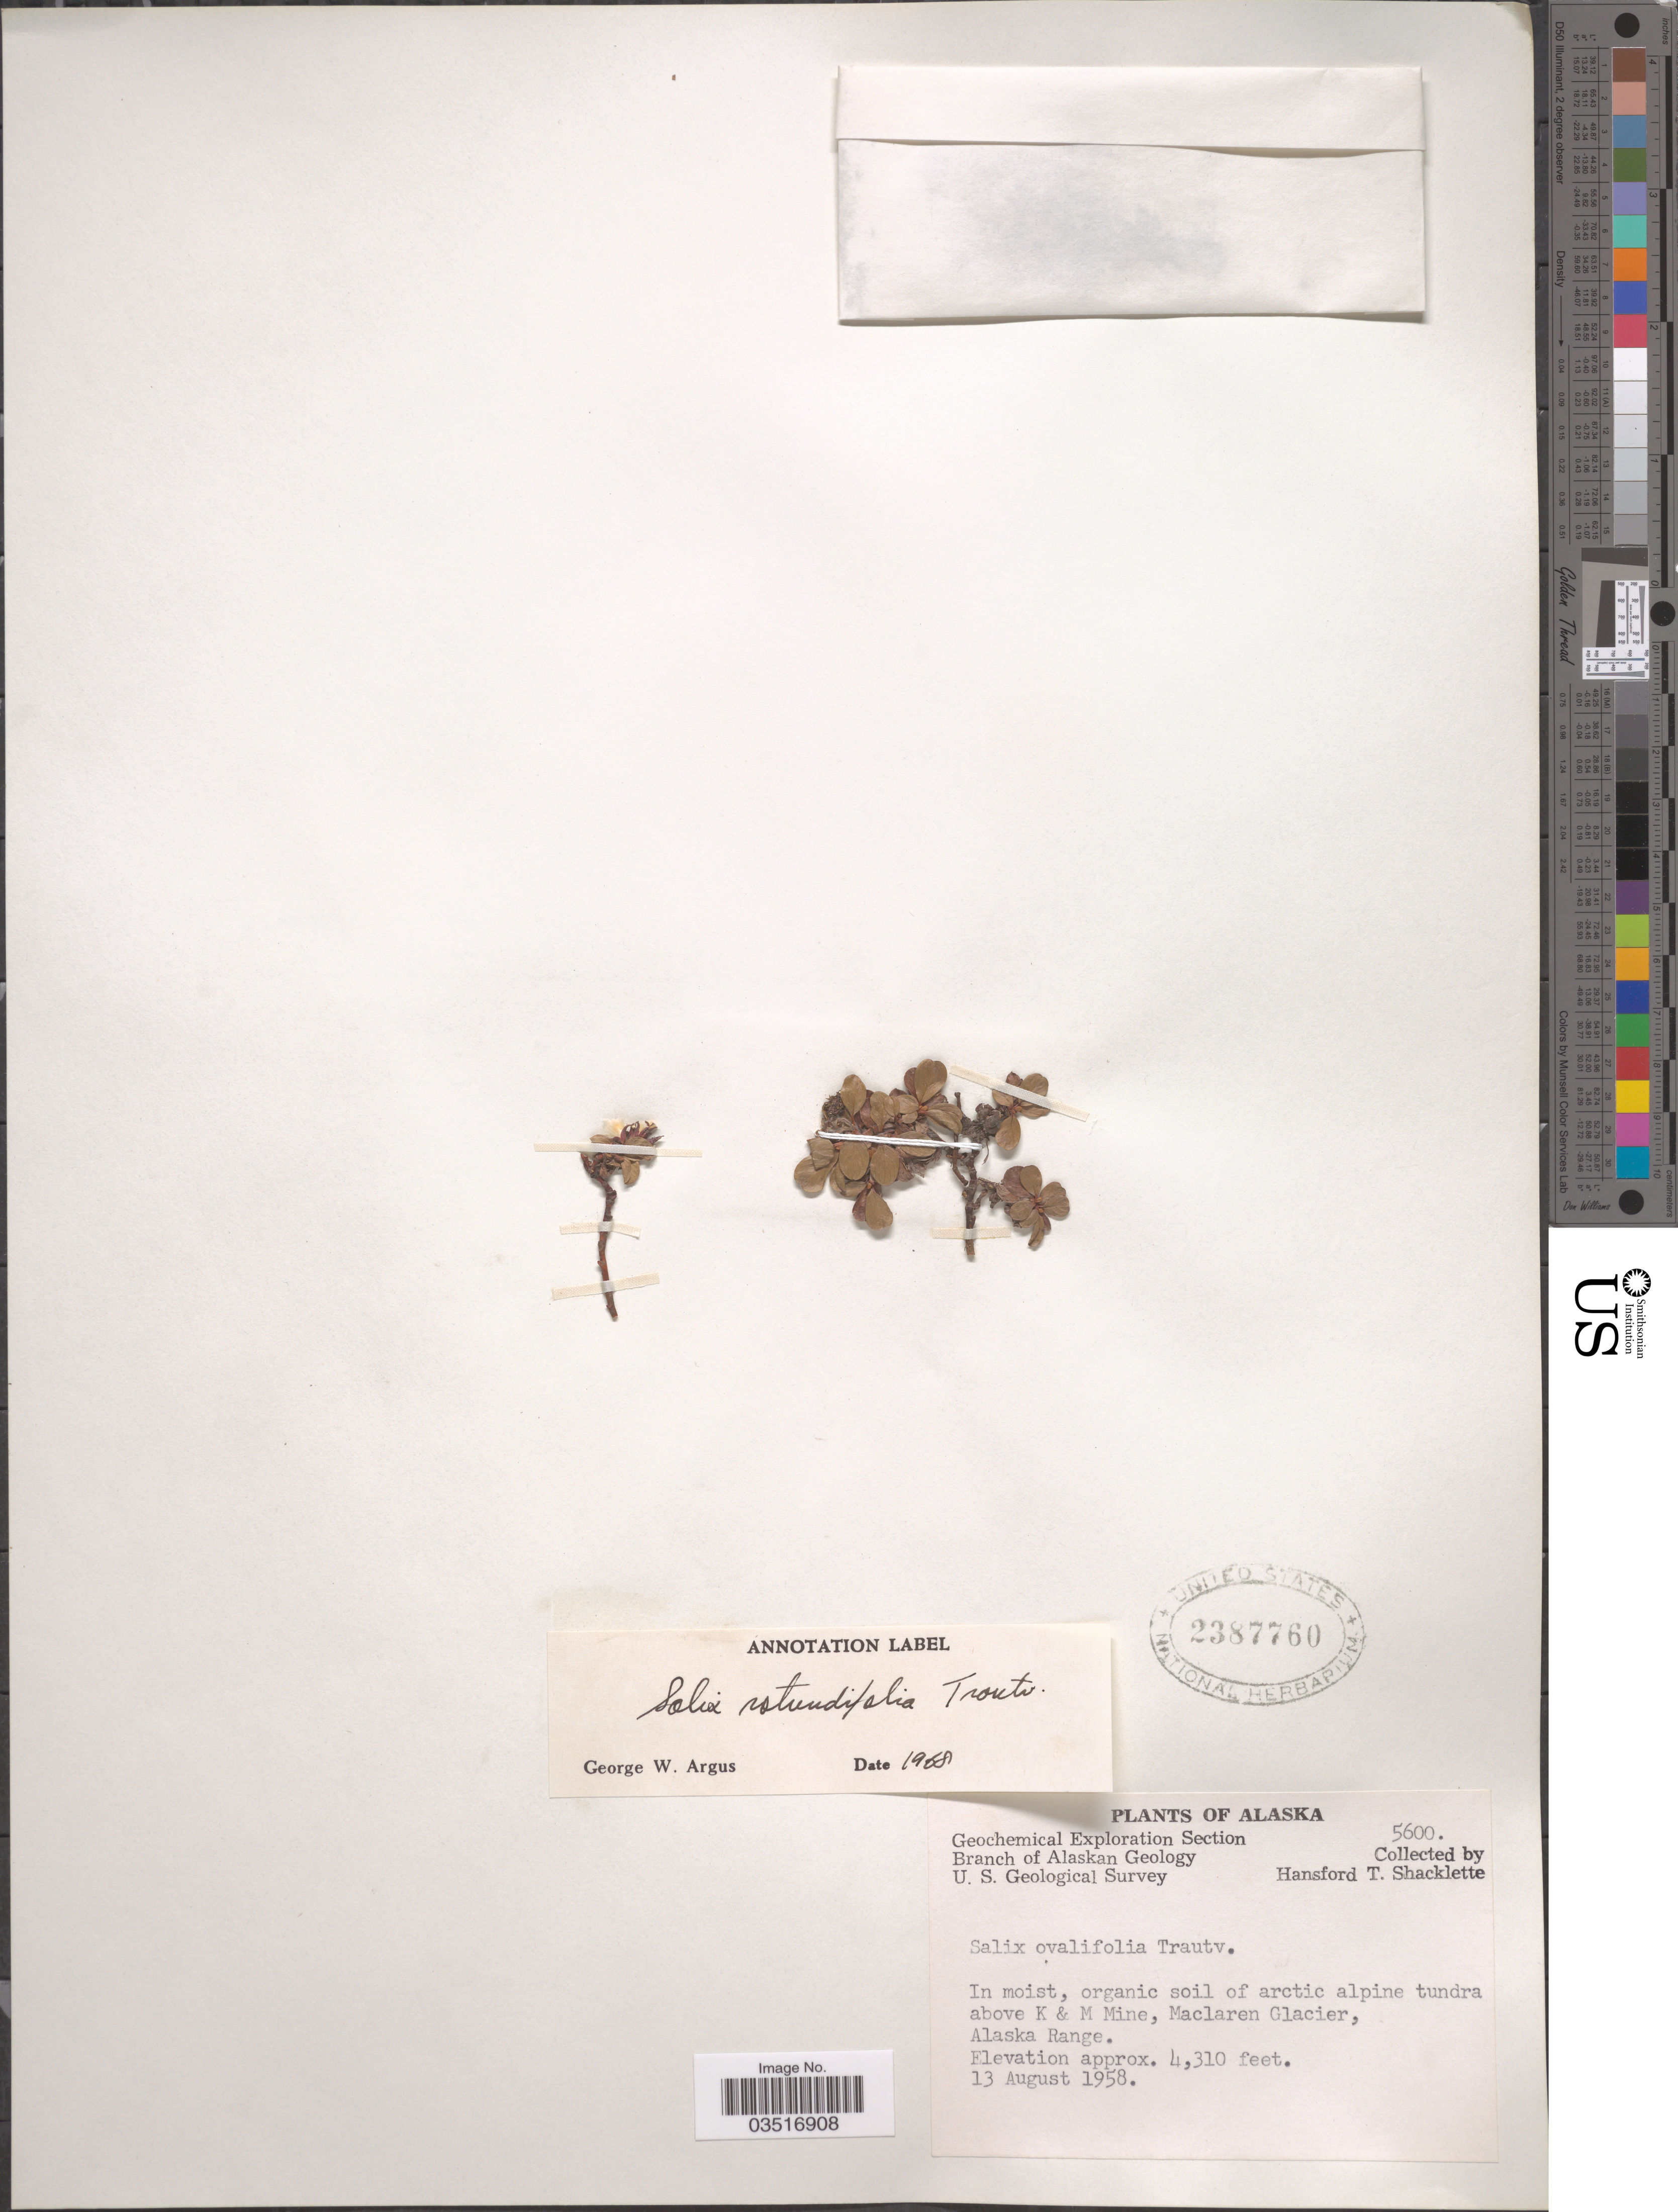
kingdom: Plantae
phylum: Tracheophyta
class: Magnoliopsida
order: Malpighiales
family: Salicaceae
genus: Salix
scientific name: Salix rotundifolia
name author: Trautv.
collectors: H. Shacklette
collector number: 5600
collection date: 1958-08-13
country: United States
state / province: Alaska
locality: Above K & M Mine, Maclaren Glacier, Alaska Range.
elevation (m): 1314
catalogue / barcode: US 2387760